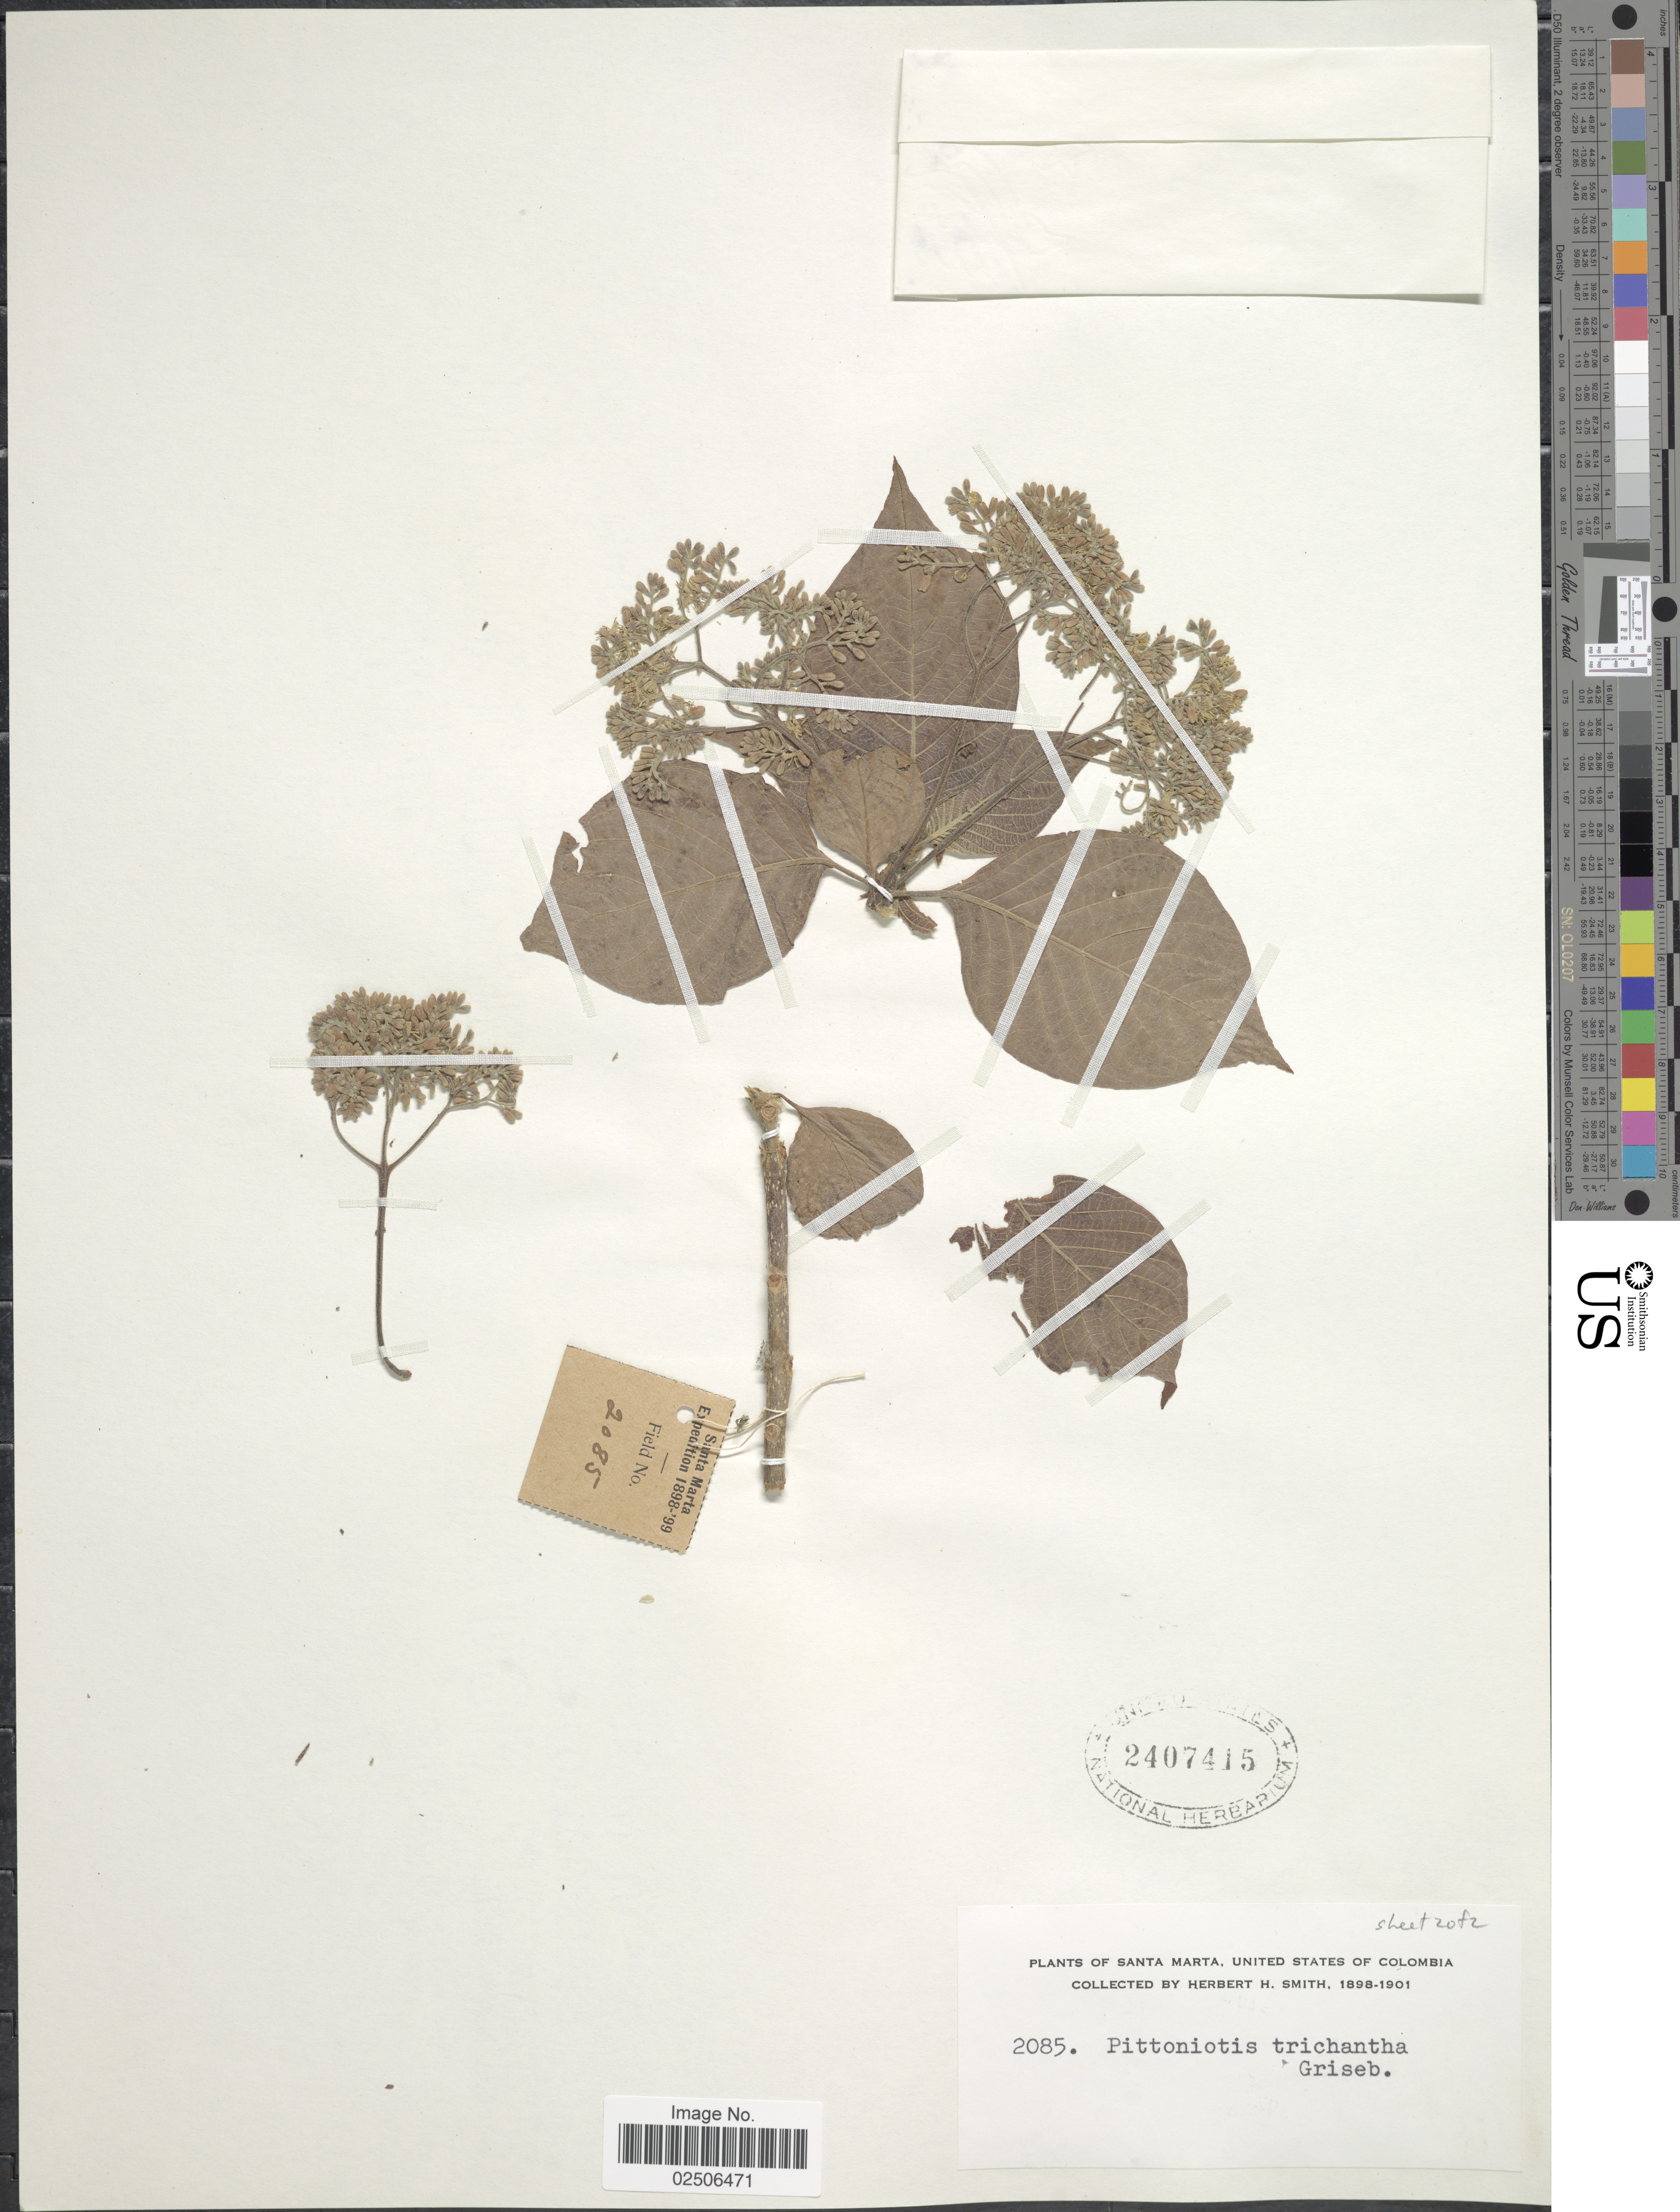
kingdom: Plantae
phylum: Tracheophyta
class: Magnoliopsida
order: Gentianales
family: Rubiaceae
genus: Pittoniotis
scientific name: Pittoniotis trichantha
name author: Griseb.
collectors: Herbert H. Smith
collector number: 2085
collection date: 1898/1901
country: Colombia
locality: Santa Marta, United States of Colombia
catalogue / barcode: US 2407415